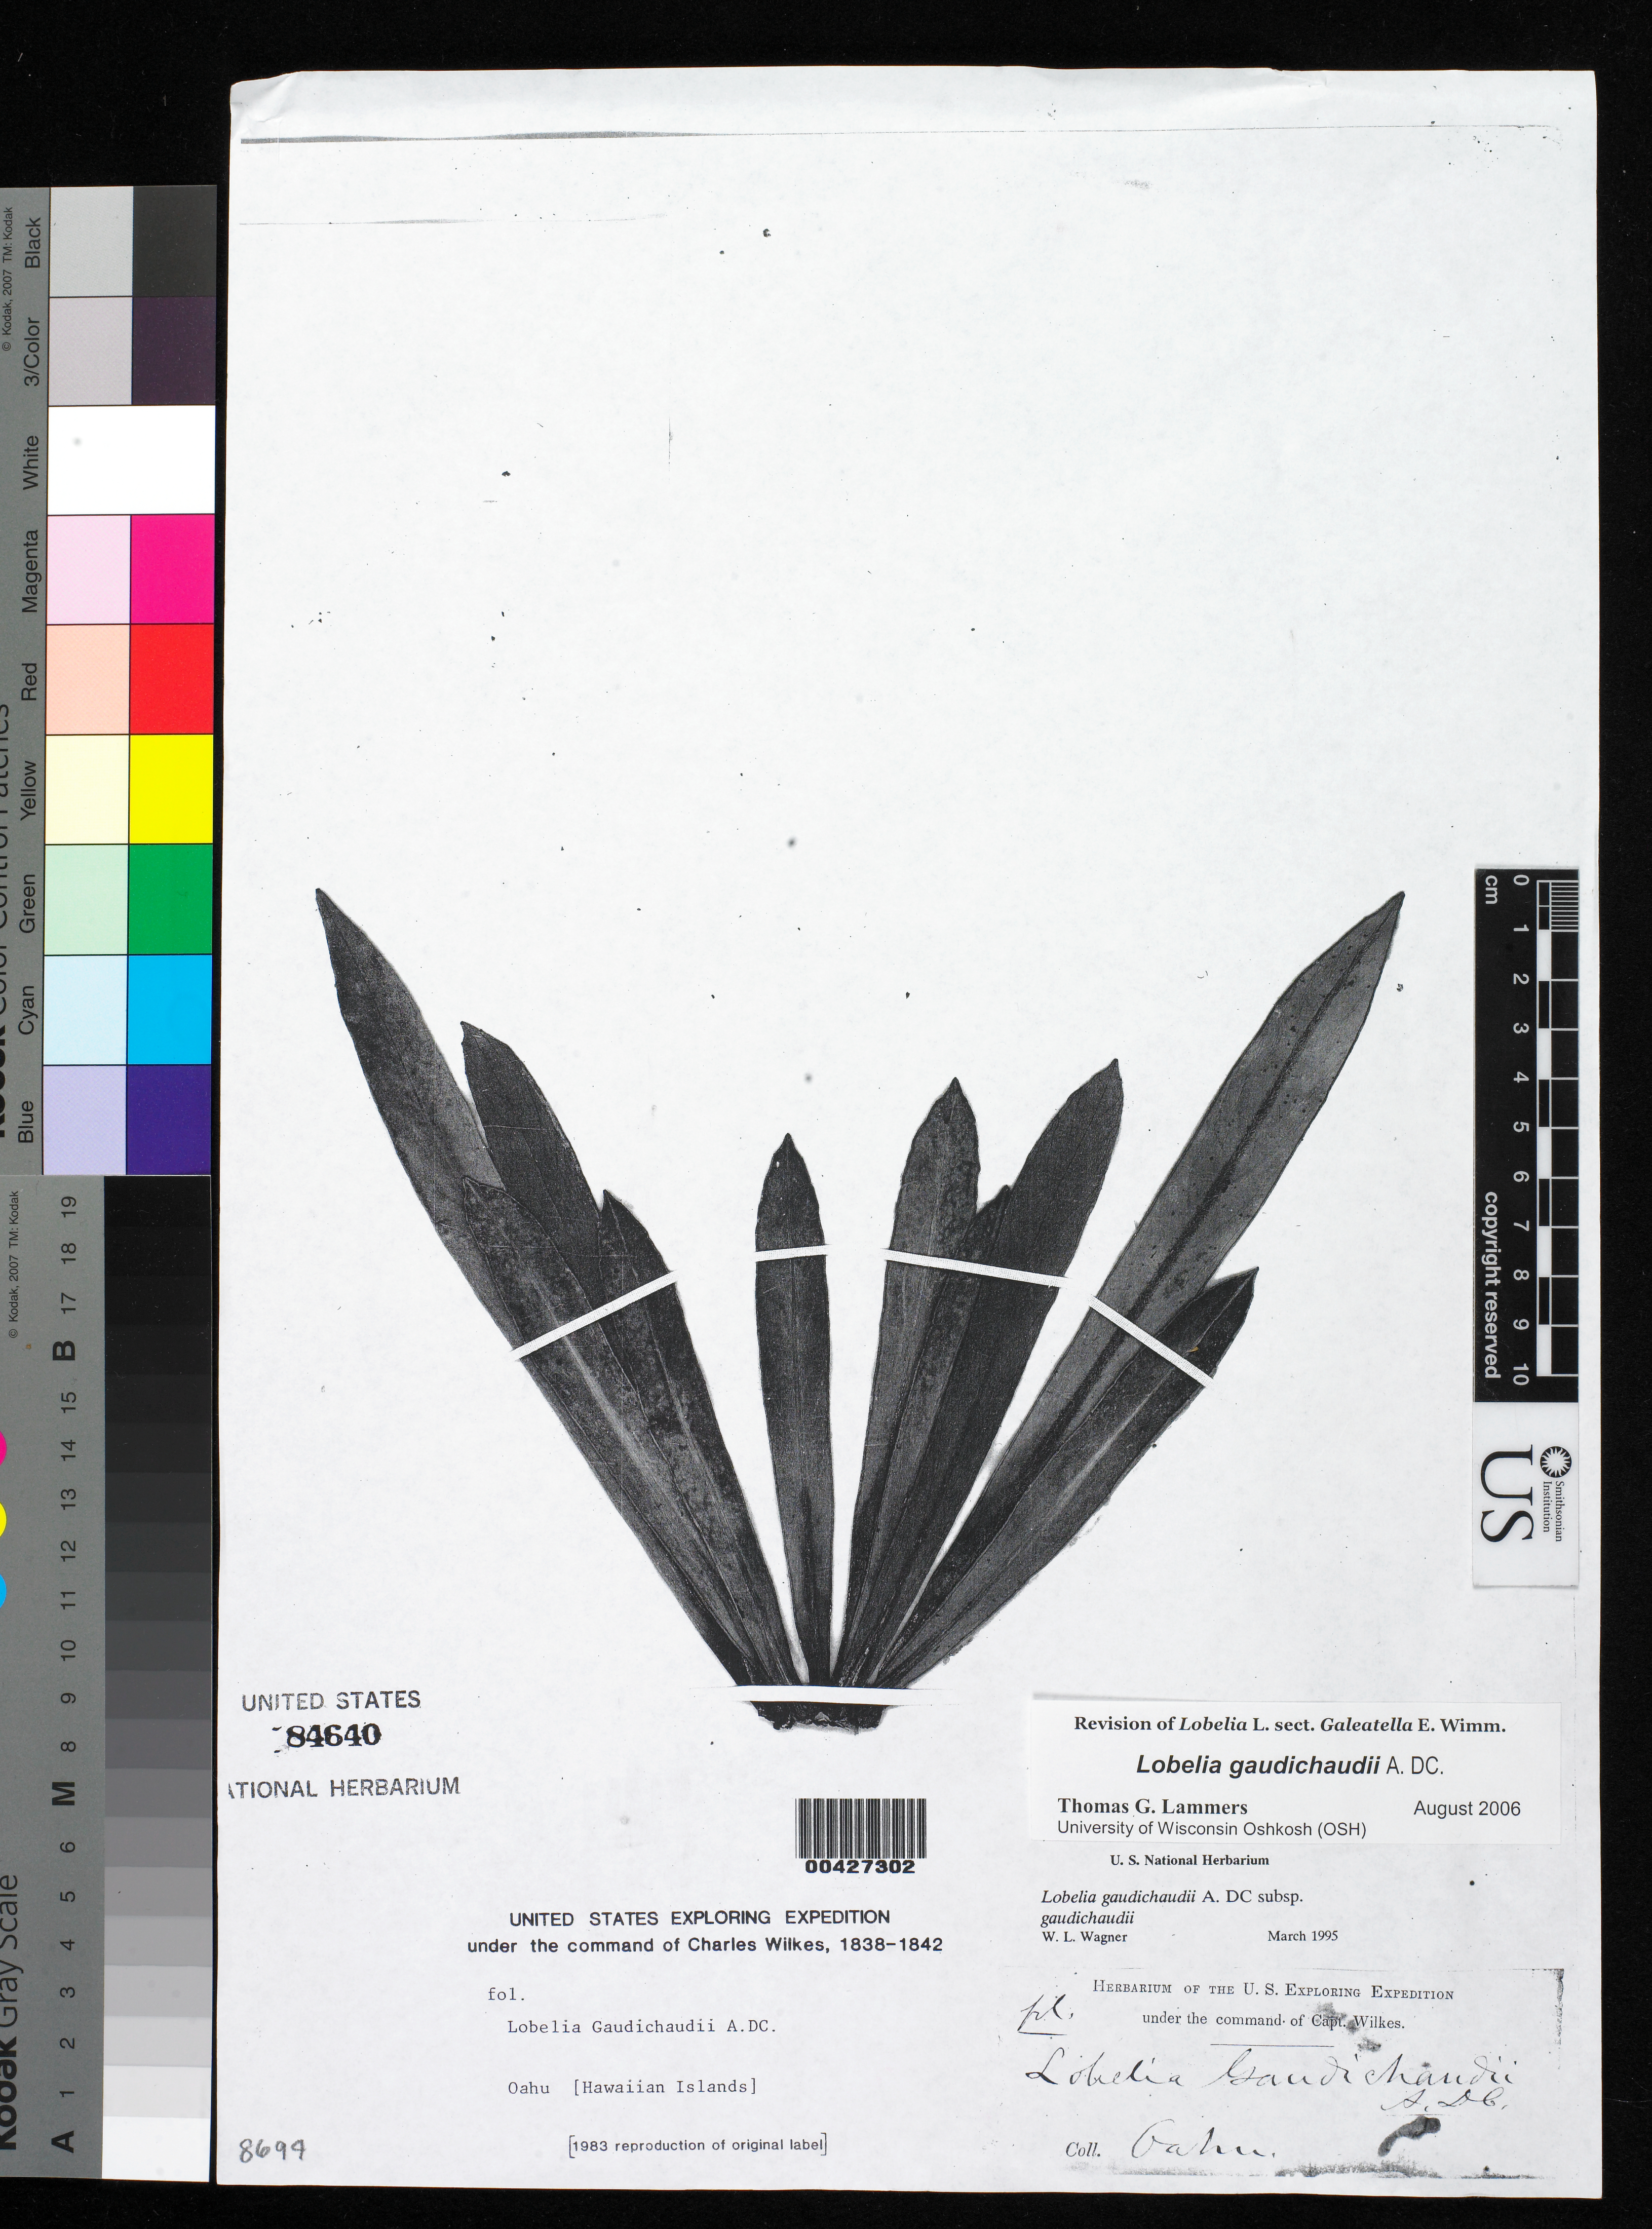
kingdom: Plantae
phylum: Tracheophyta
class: Magnoliopsida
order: Asterales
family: Campanulaceae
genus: Lobelia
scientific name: Lobelia gaudichaudii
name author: A. DC.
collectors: Wilkes Explor. Exped.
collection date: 1838/1842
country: United States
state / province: Hawaii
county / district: Honolulu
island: Oahu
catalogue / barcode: US 84640